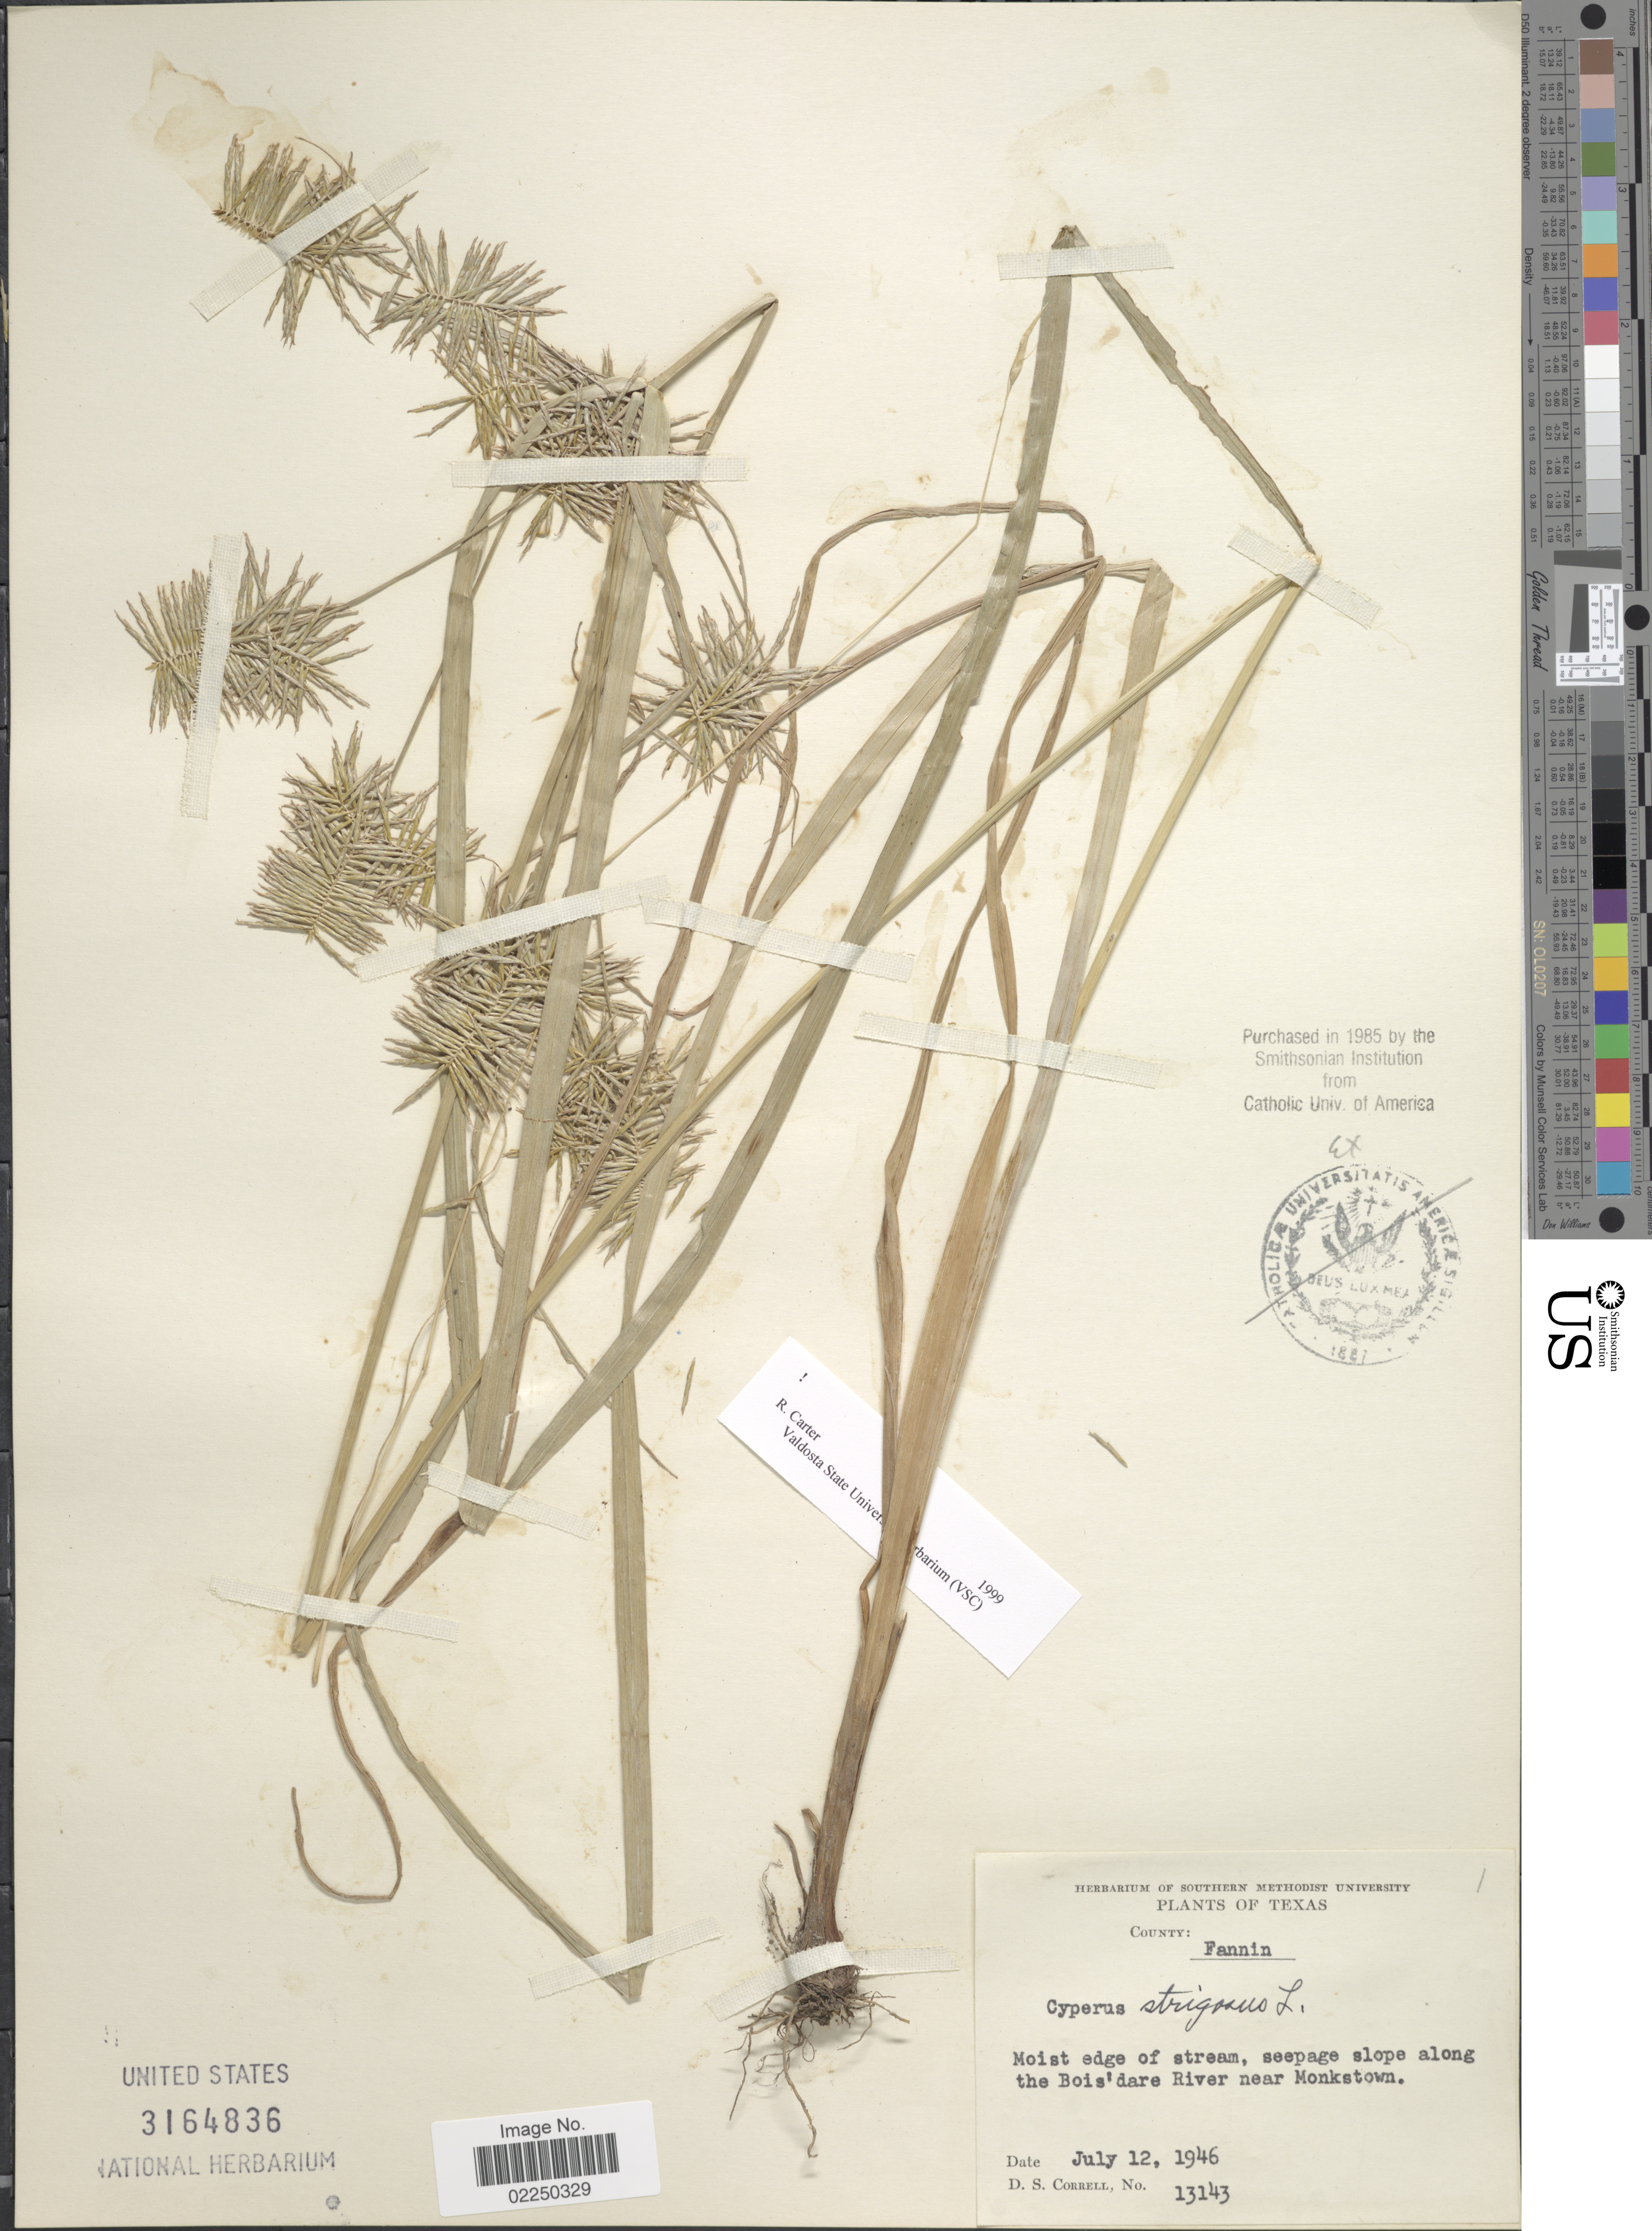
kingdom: Plantae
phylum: Tracheophyta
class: Liliopsida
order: Poales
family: Cyperaceae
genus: Cyperus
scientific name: Cyperus strigosus L.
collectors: D. S. Correll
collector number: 13143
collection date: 1946-07-12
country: United States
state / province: Texas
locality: County: Fannin, moist edge of stream, seepage slope along the Bois'dare River near Monkstown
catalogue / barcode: US 3164836